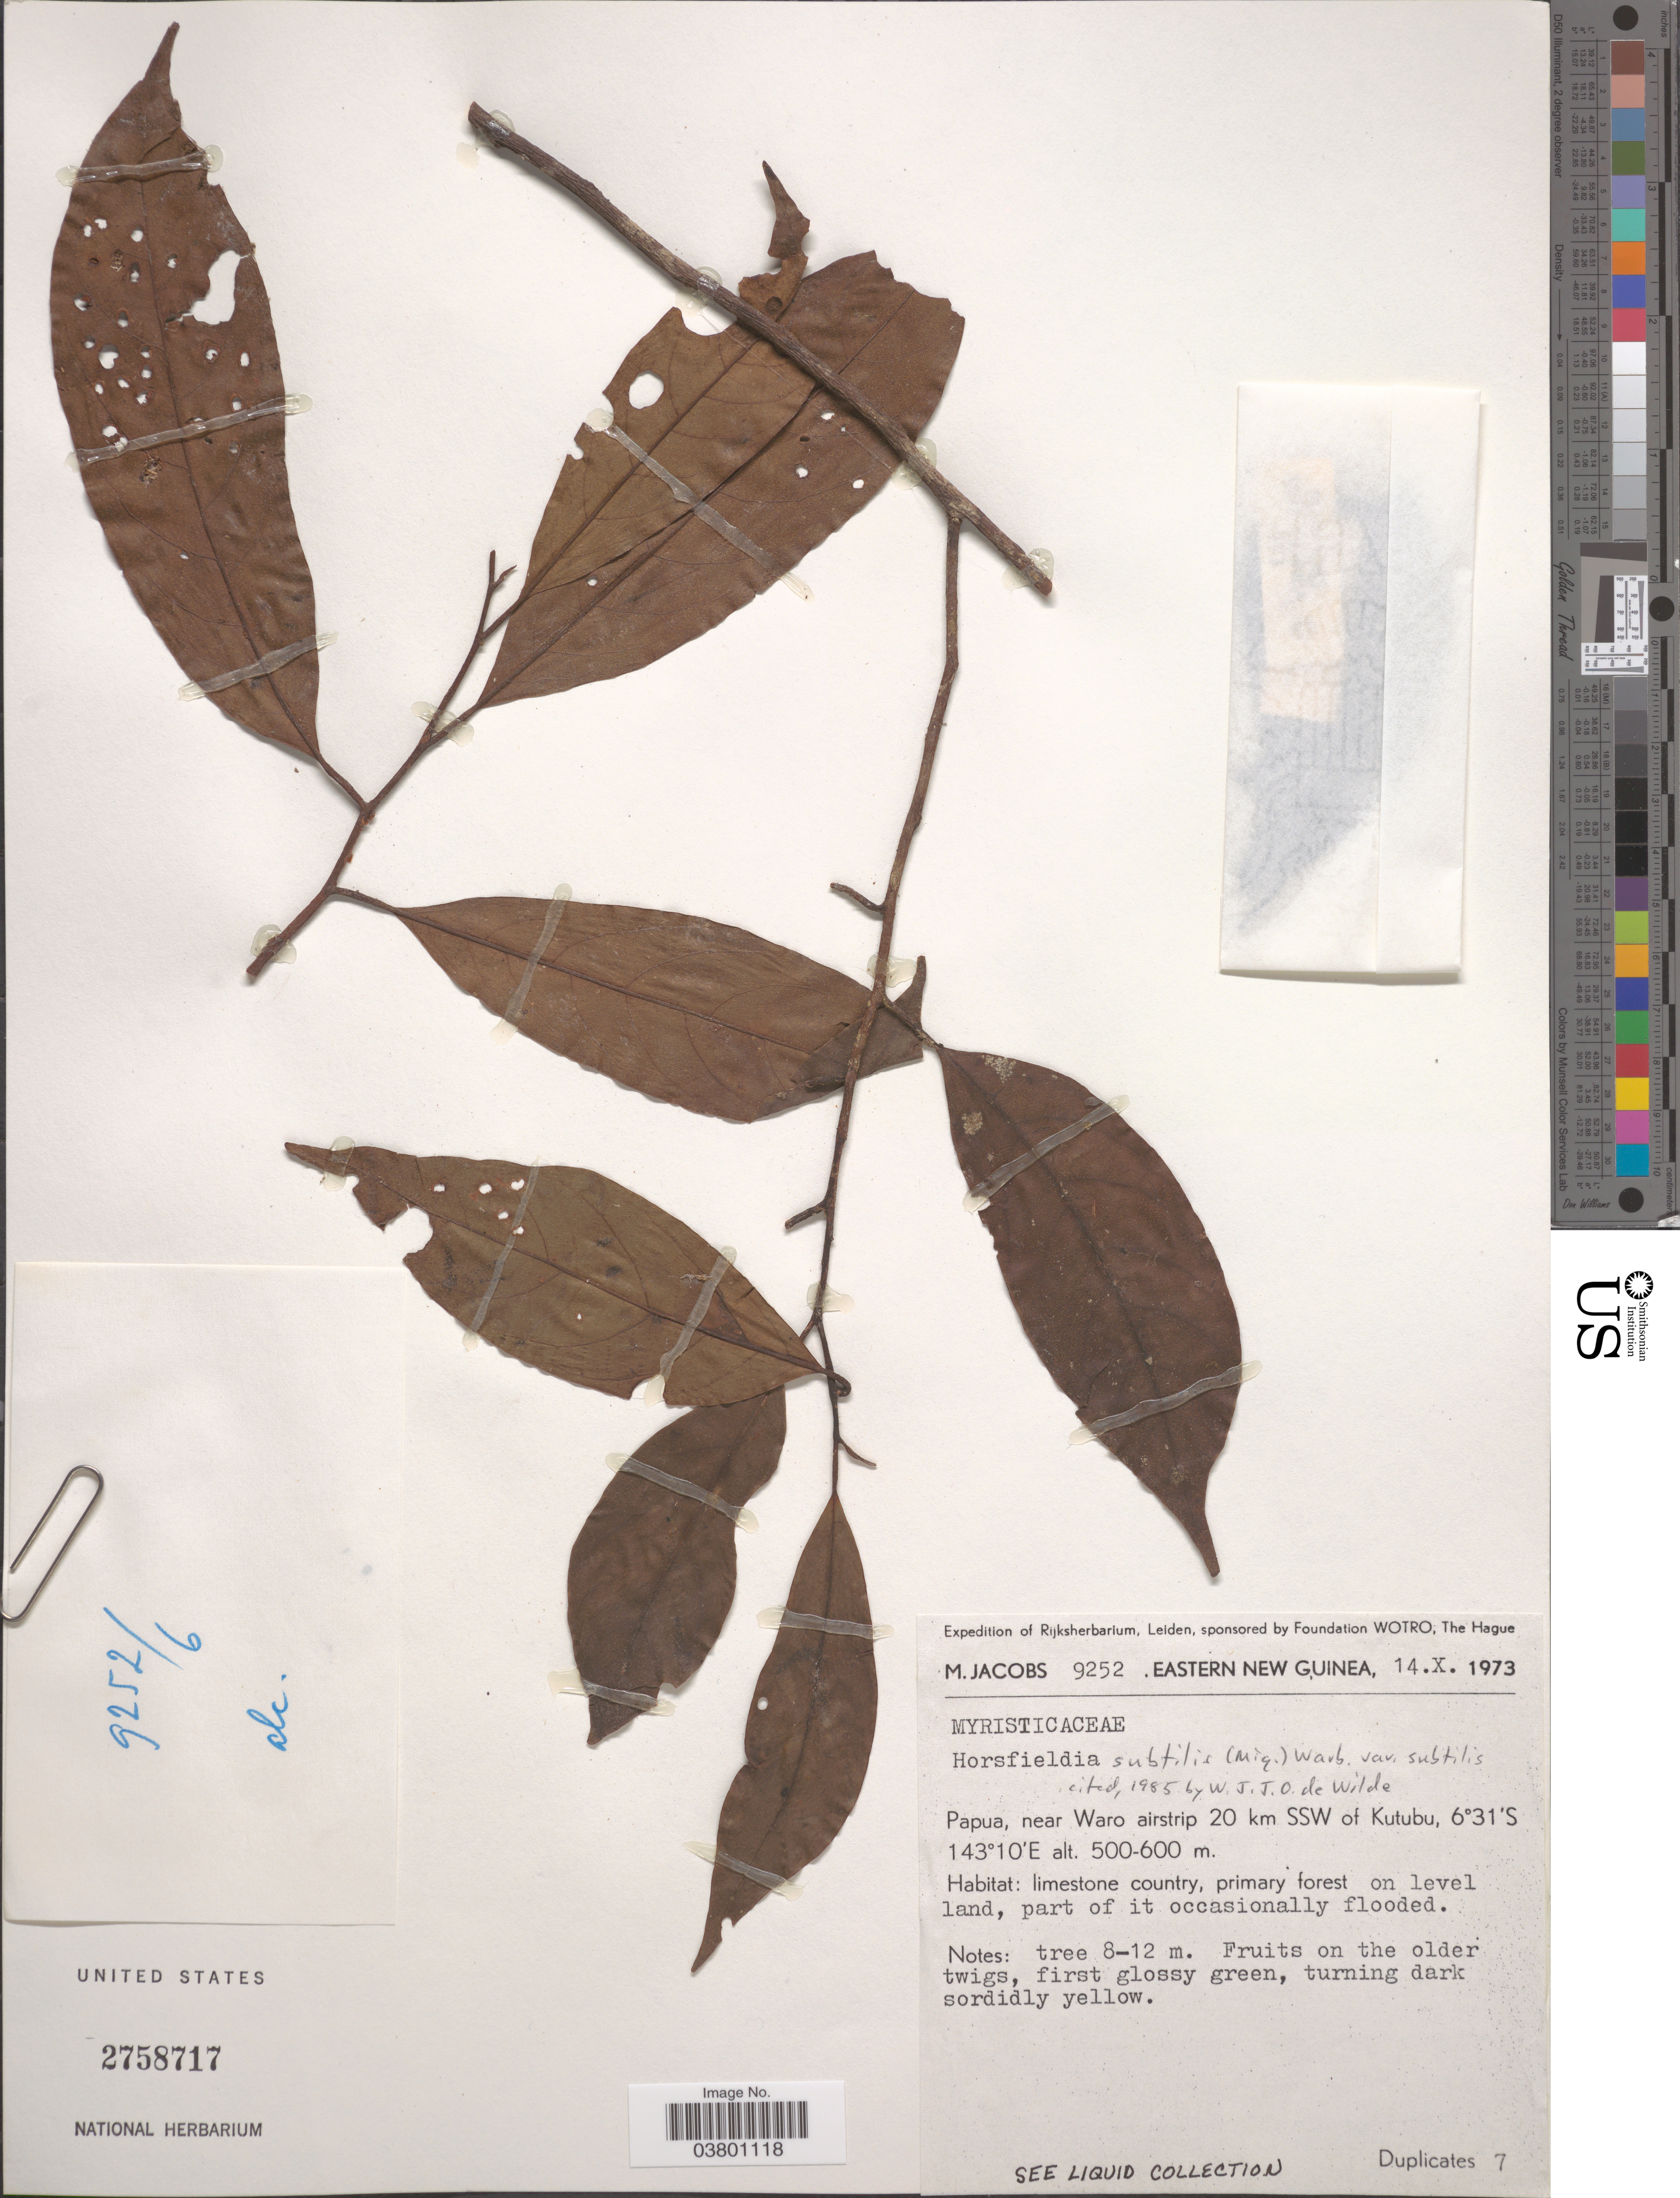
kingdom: Plantae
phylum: Tracheophyta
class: Magnoliopsida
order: Magnoliales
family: Myristicaceae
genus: Horsfieldia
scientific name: Horsfieldia subtilis var. subtilis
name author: Warb.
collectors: M. Jacobs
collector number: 9252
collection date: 1973-10-14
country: Papua New Guinea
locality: Eastern New Guinea. Papua, near Waro airstrip 20 km SSW of Kutubu.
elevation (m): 500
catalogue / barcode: US 2758717